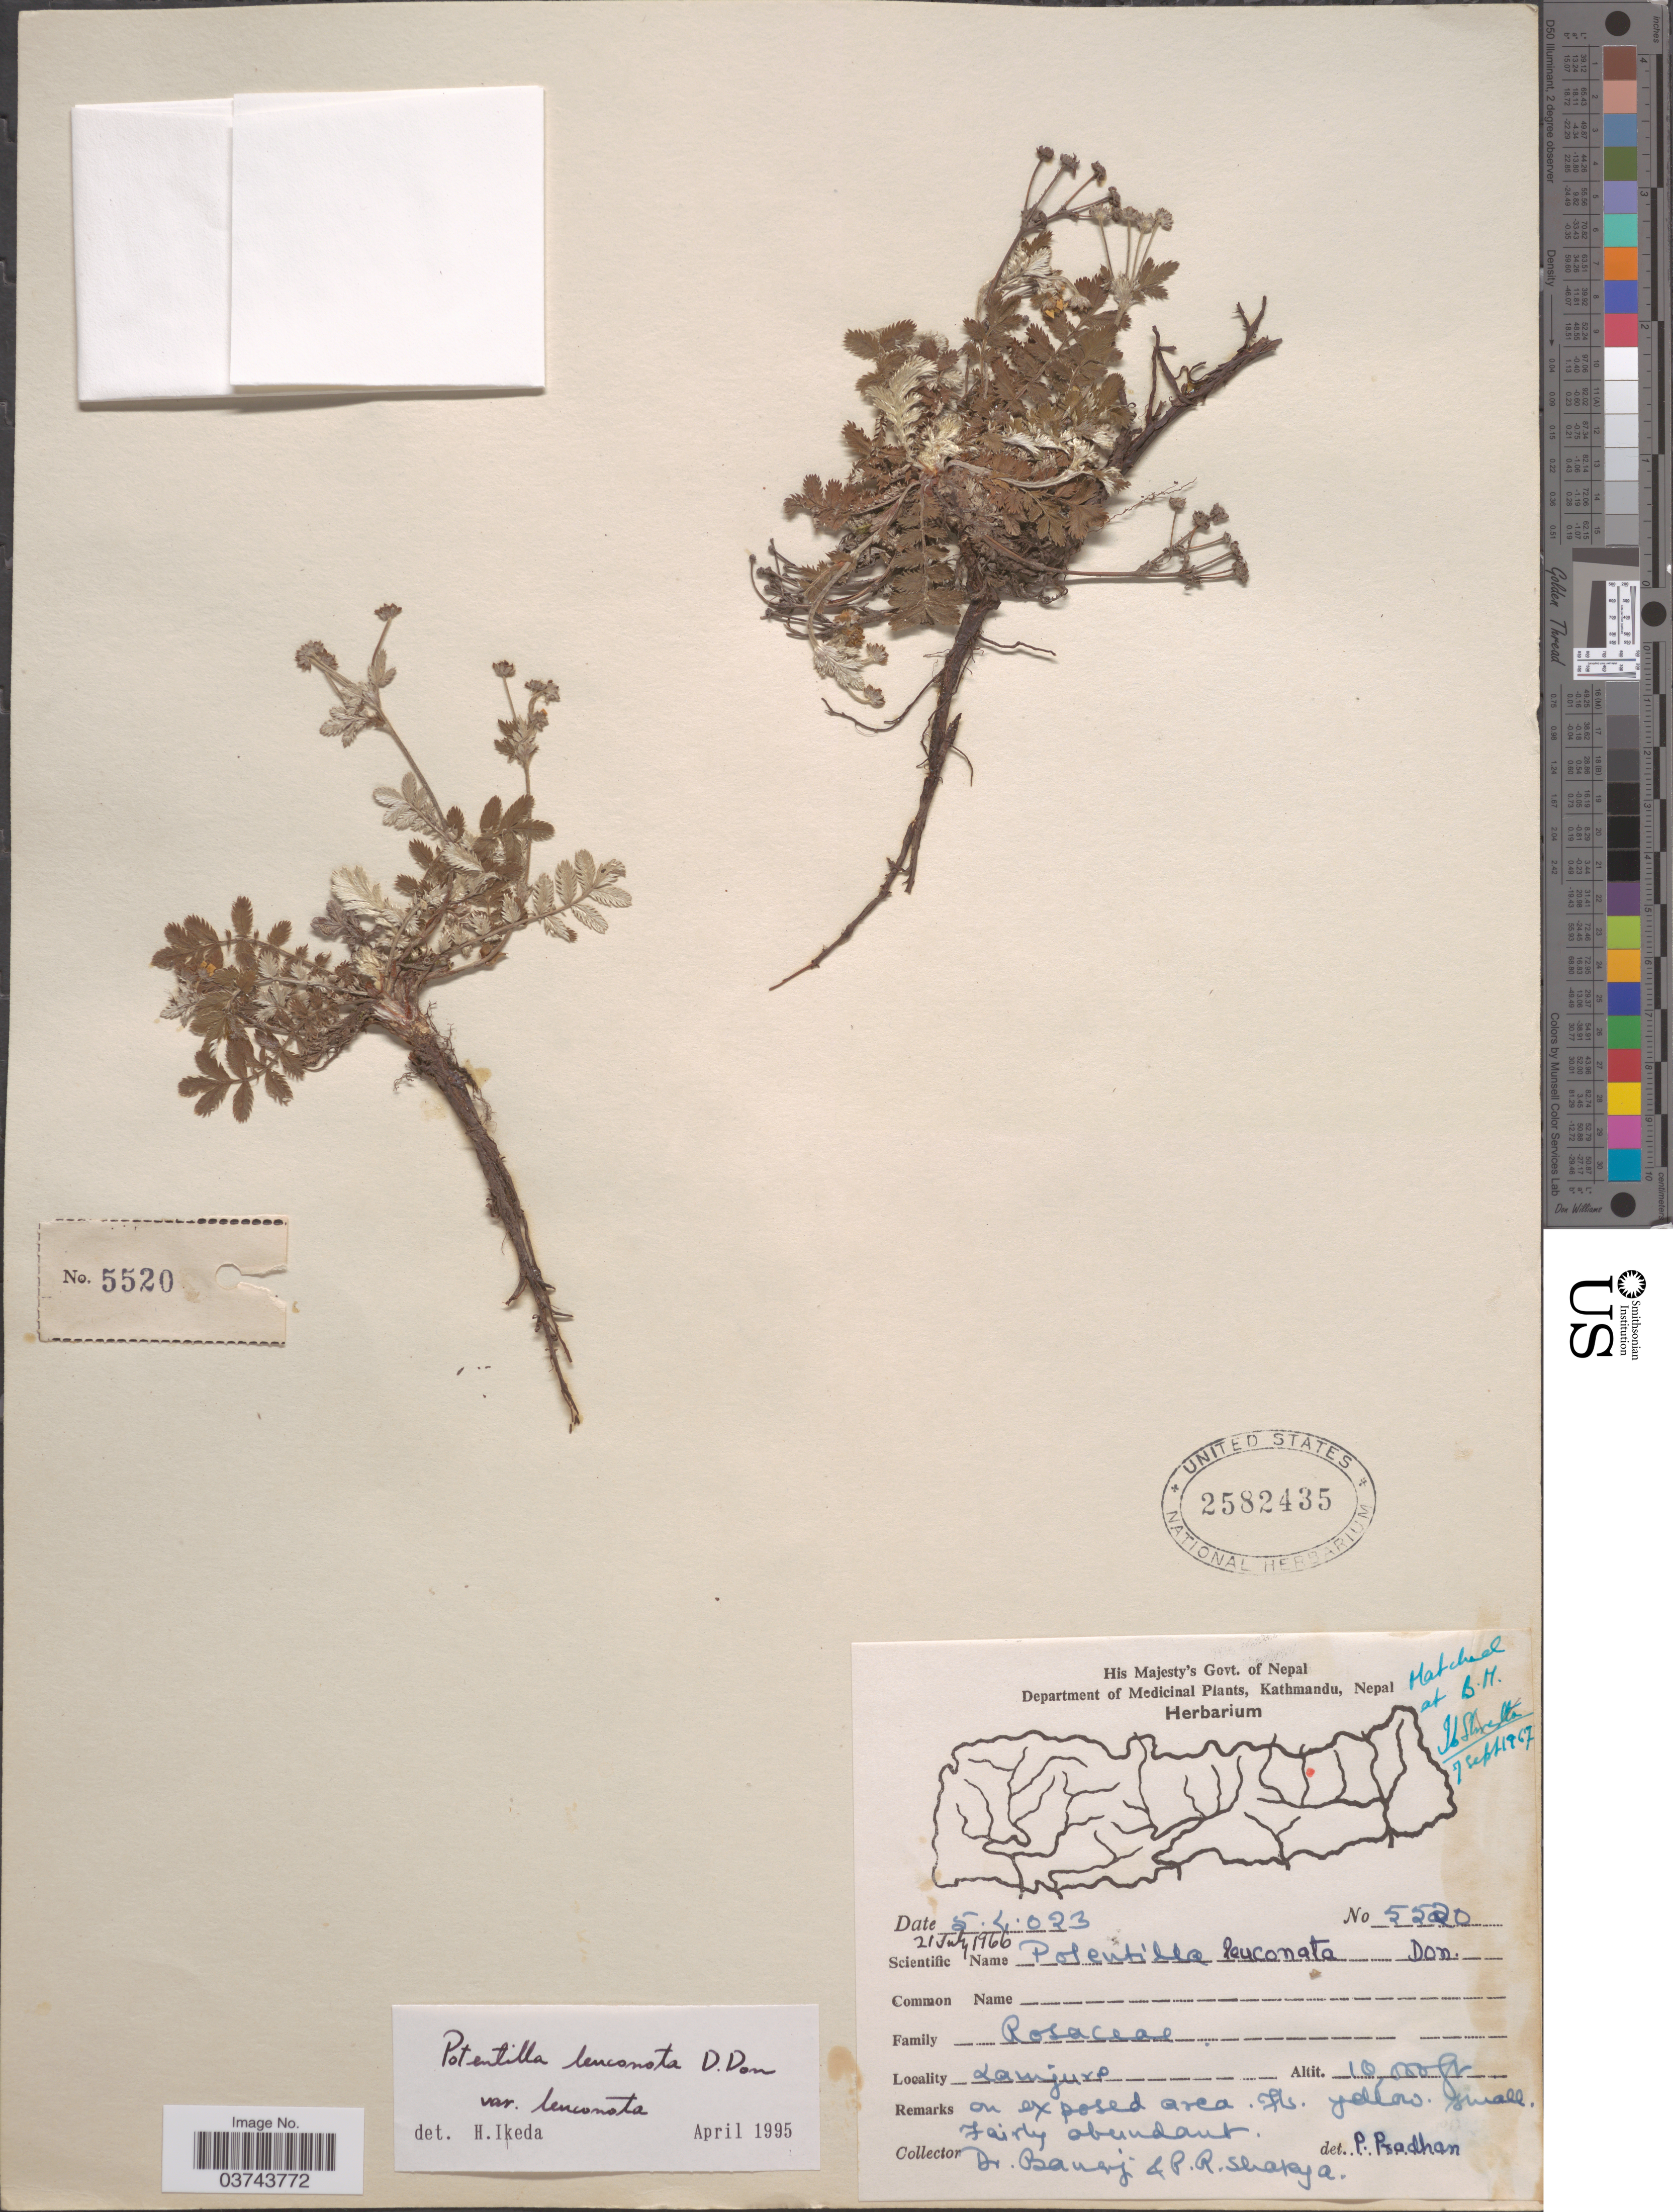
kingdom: Plantae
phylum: Tracheophyta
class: Magnoliopsida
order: Rosales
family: Rosaceae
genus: Potentilla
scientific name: Potentilla leuconota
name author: D. Don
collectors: -. Banerji & P. Shakya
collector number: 5520*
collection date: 1966-07-21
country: Nepal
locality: Lamjure.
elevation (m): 3048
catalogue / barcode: US 2582435